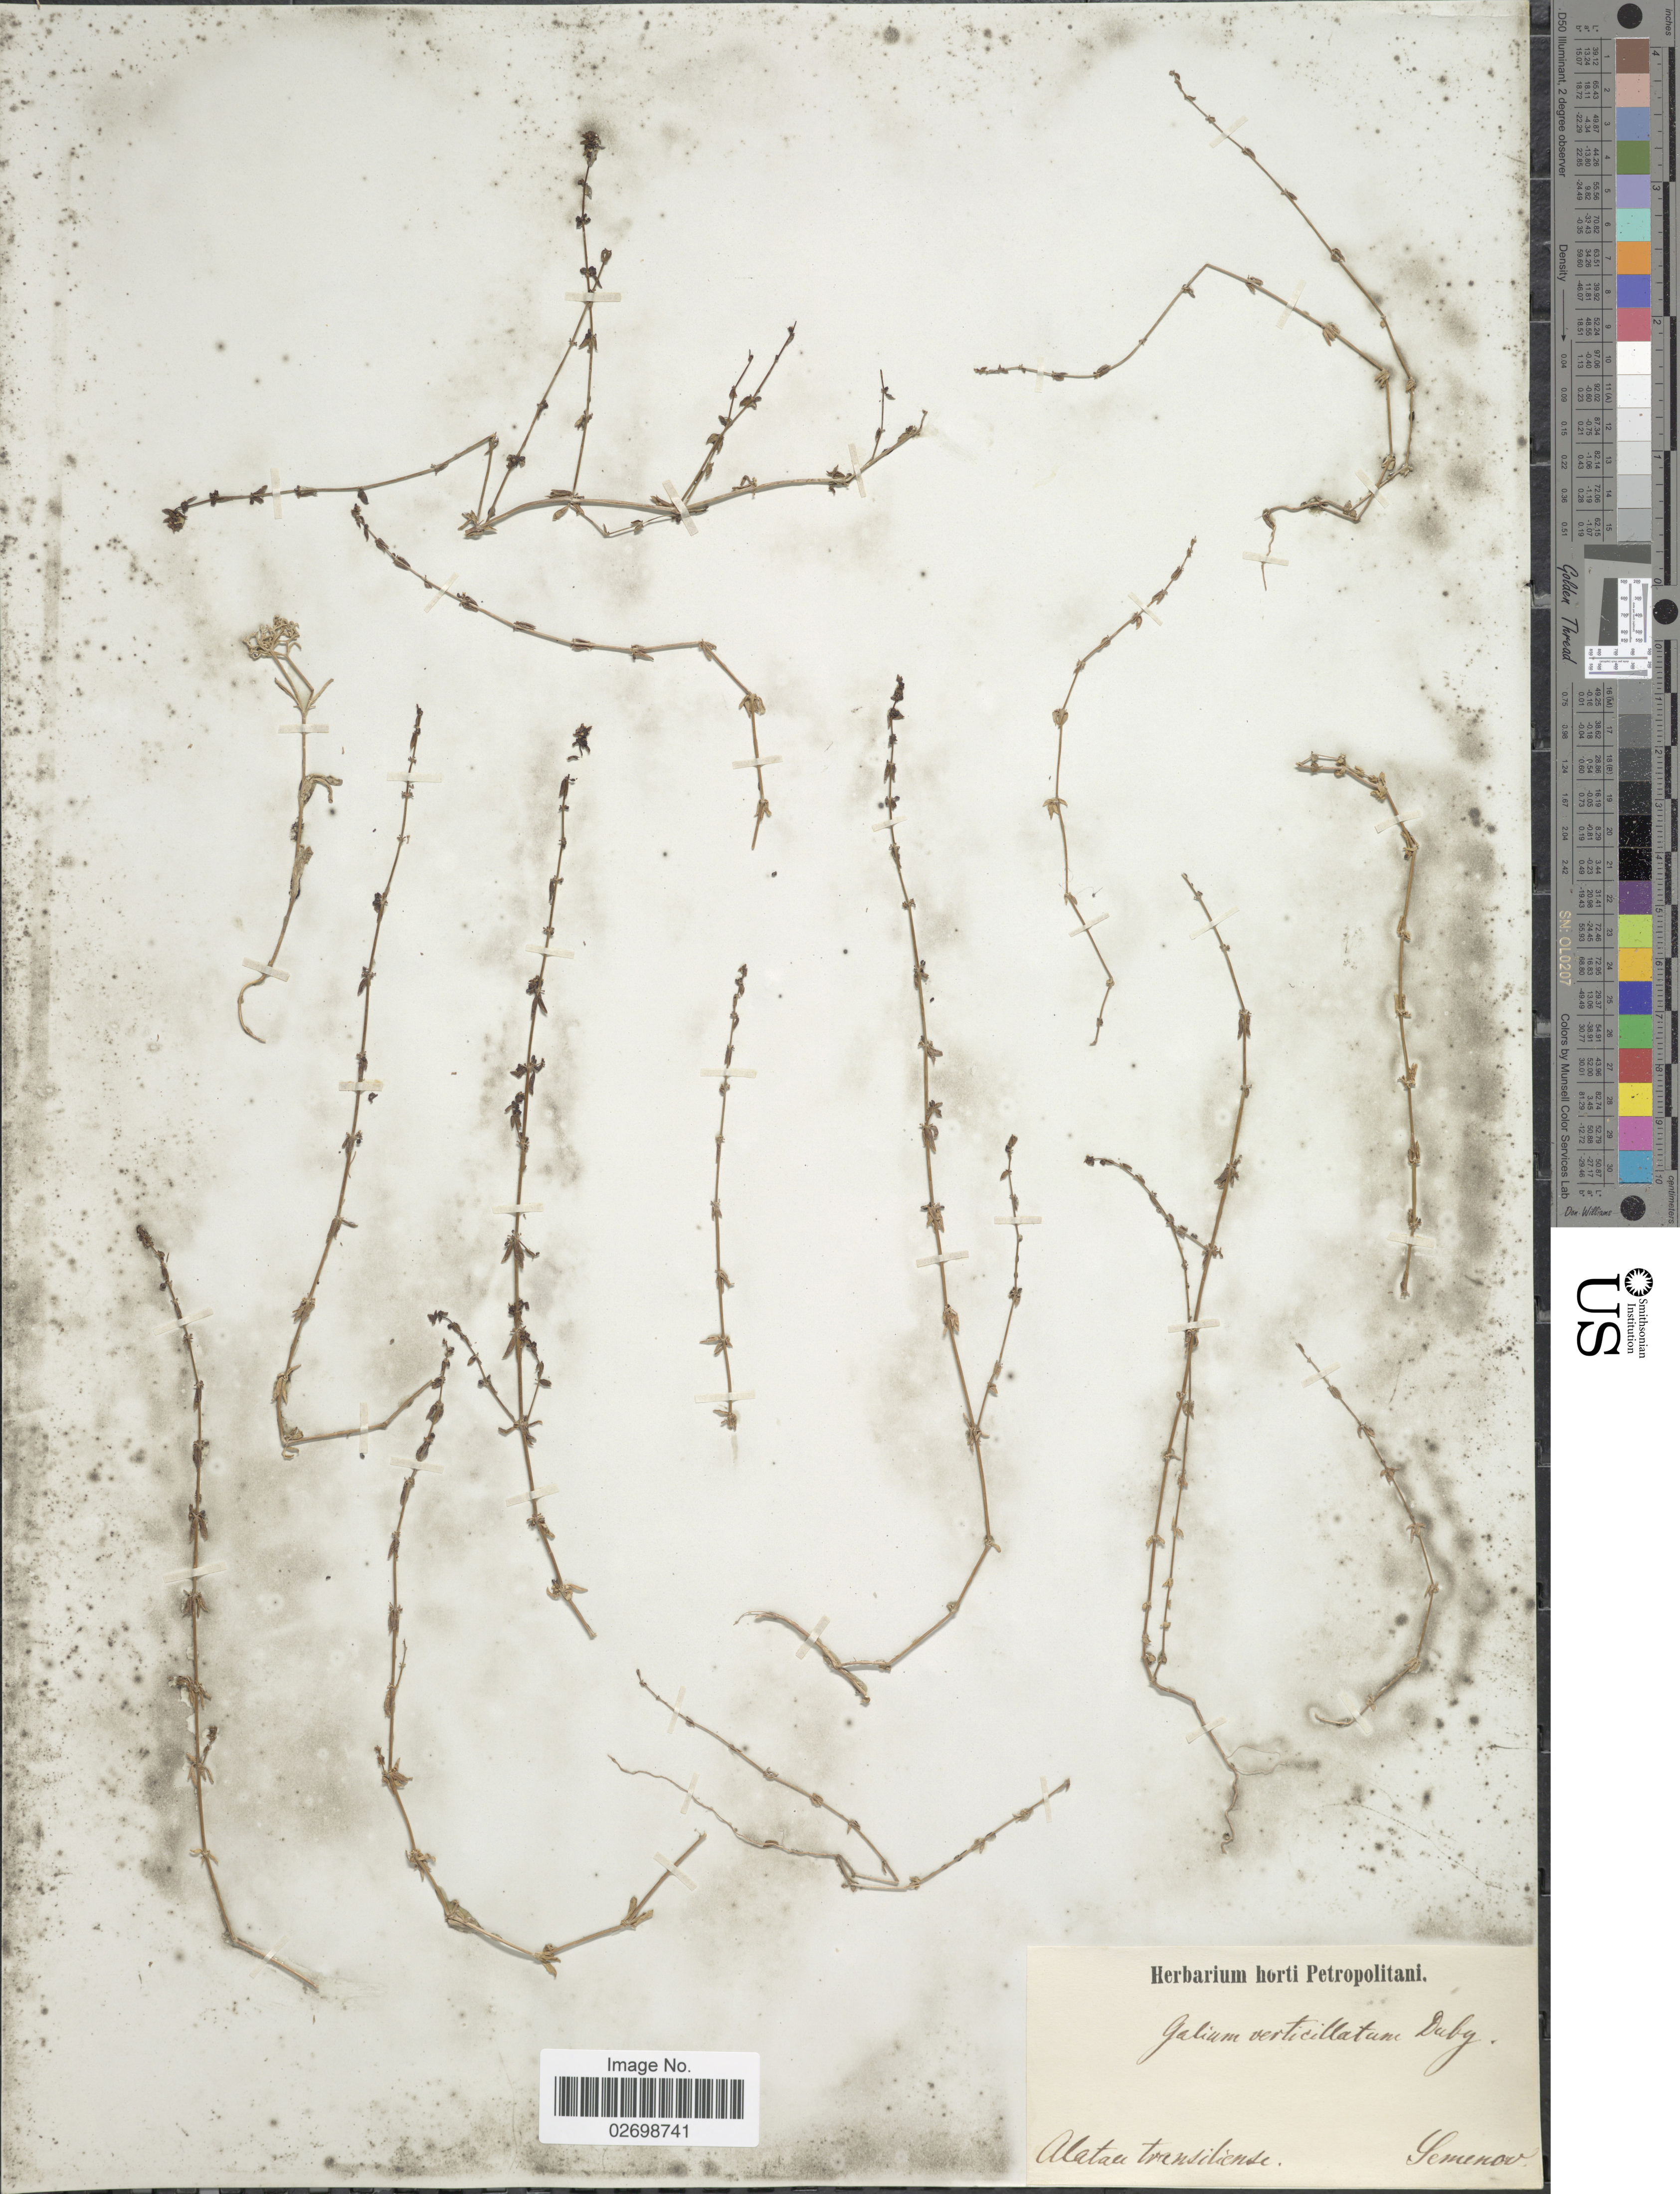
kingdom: Plantae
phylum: Tracheophyta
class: Magnoliopsida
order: Gentianales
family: Rubiaceae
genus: Galium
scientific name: Galium undulatum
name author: Puff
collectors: -- Semenov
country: Kazakhstan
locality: Alatau transiliense